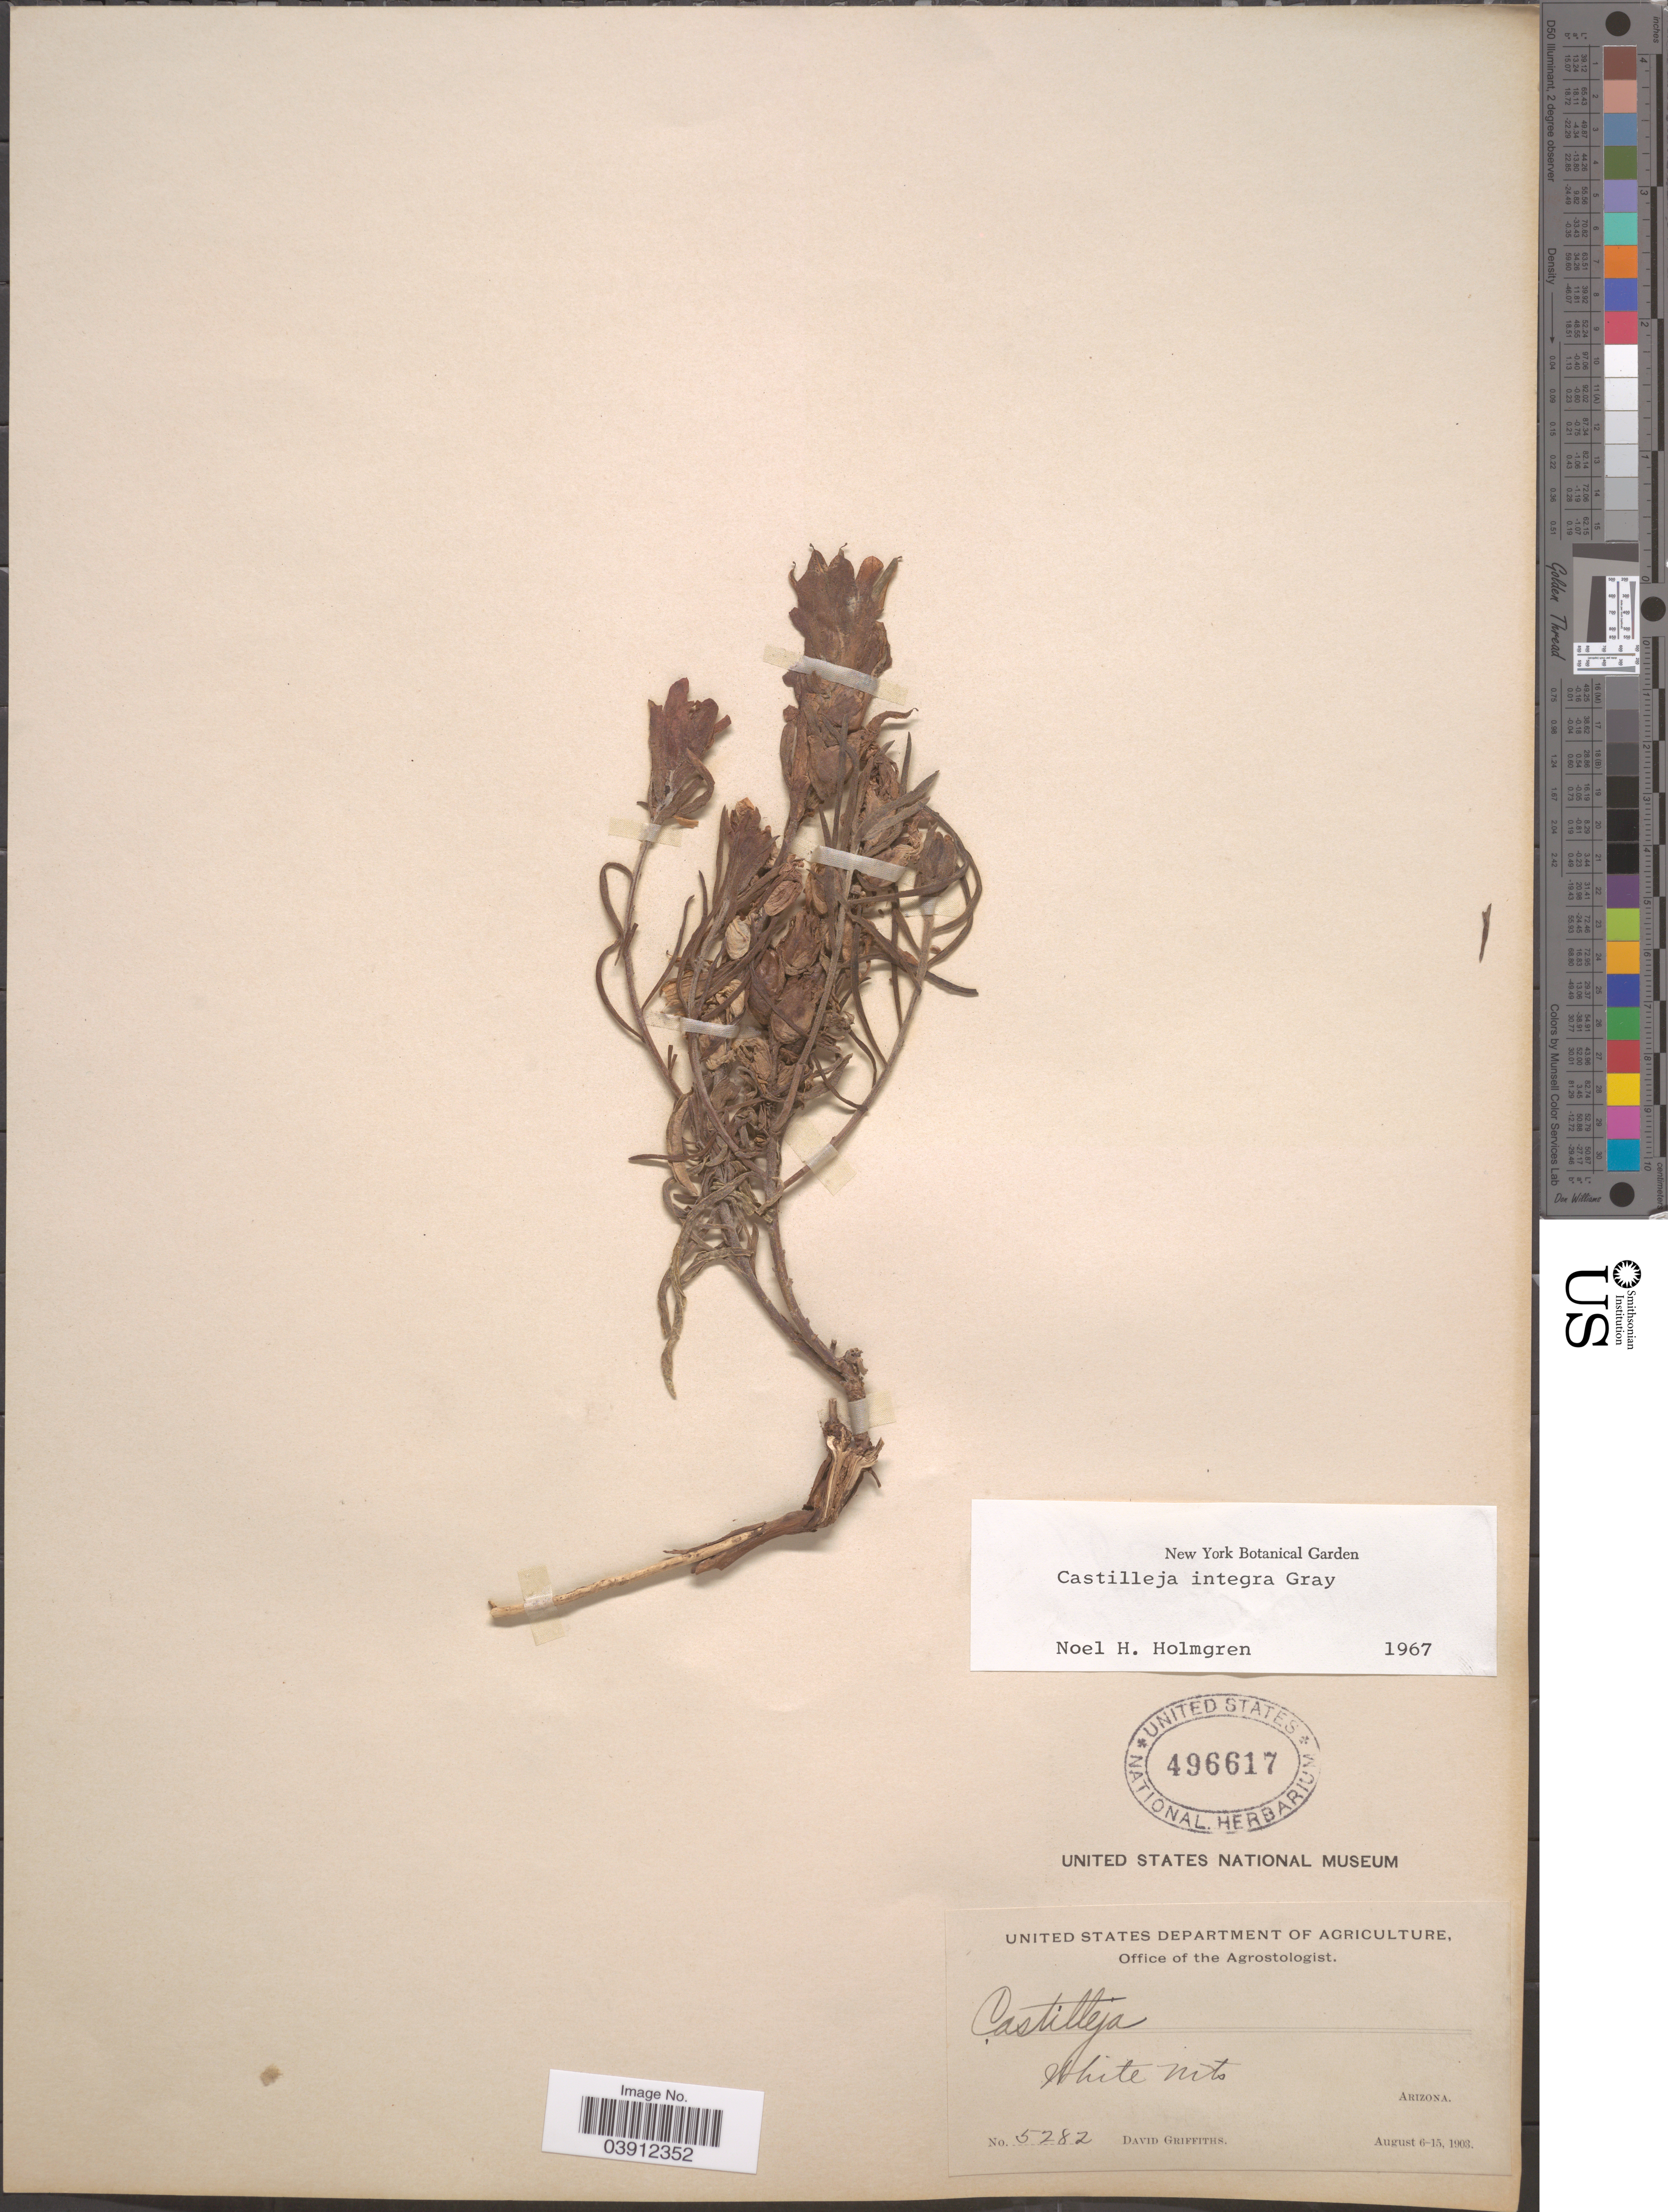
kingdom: Plantae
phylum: Tracheophyta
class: Magnoliopsida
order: Lamiales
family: Orobanchaceae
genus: Castilleja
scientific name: Castilleja integra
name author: A. Gray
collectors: D. Griffiths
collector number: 5282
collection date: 1903-08-06/1903-08-15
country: United States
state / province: Arizona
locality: White Mts.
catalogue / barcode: US 496617